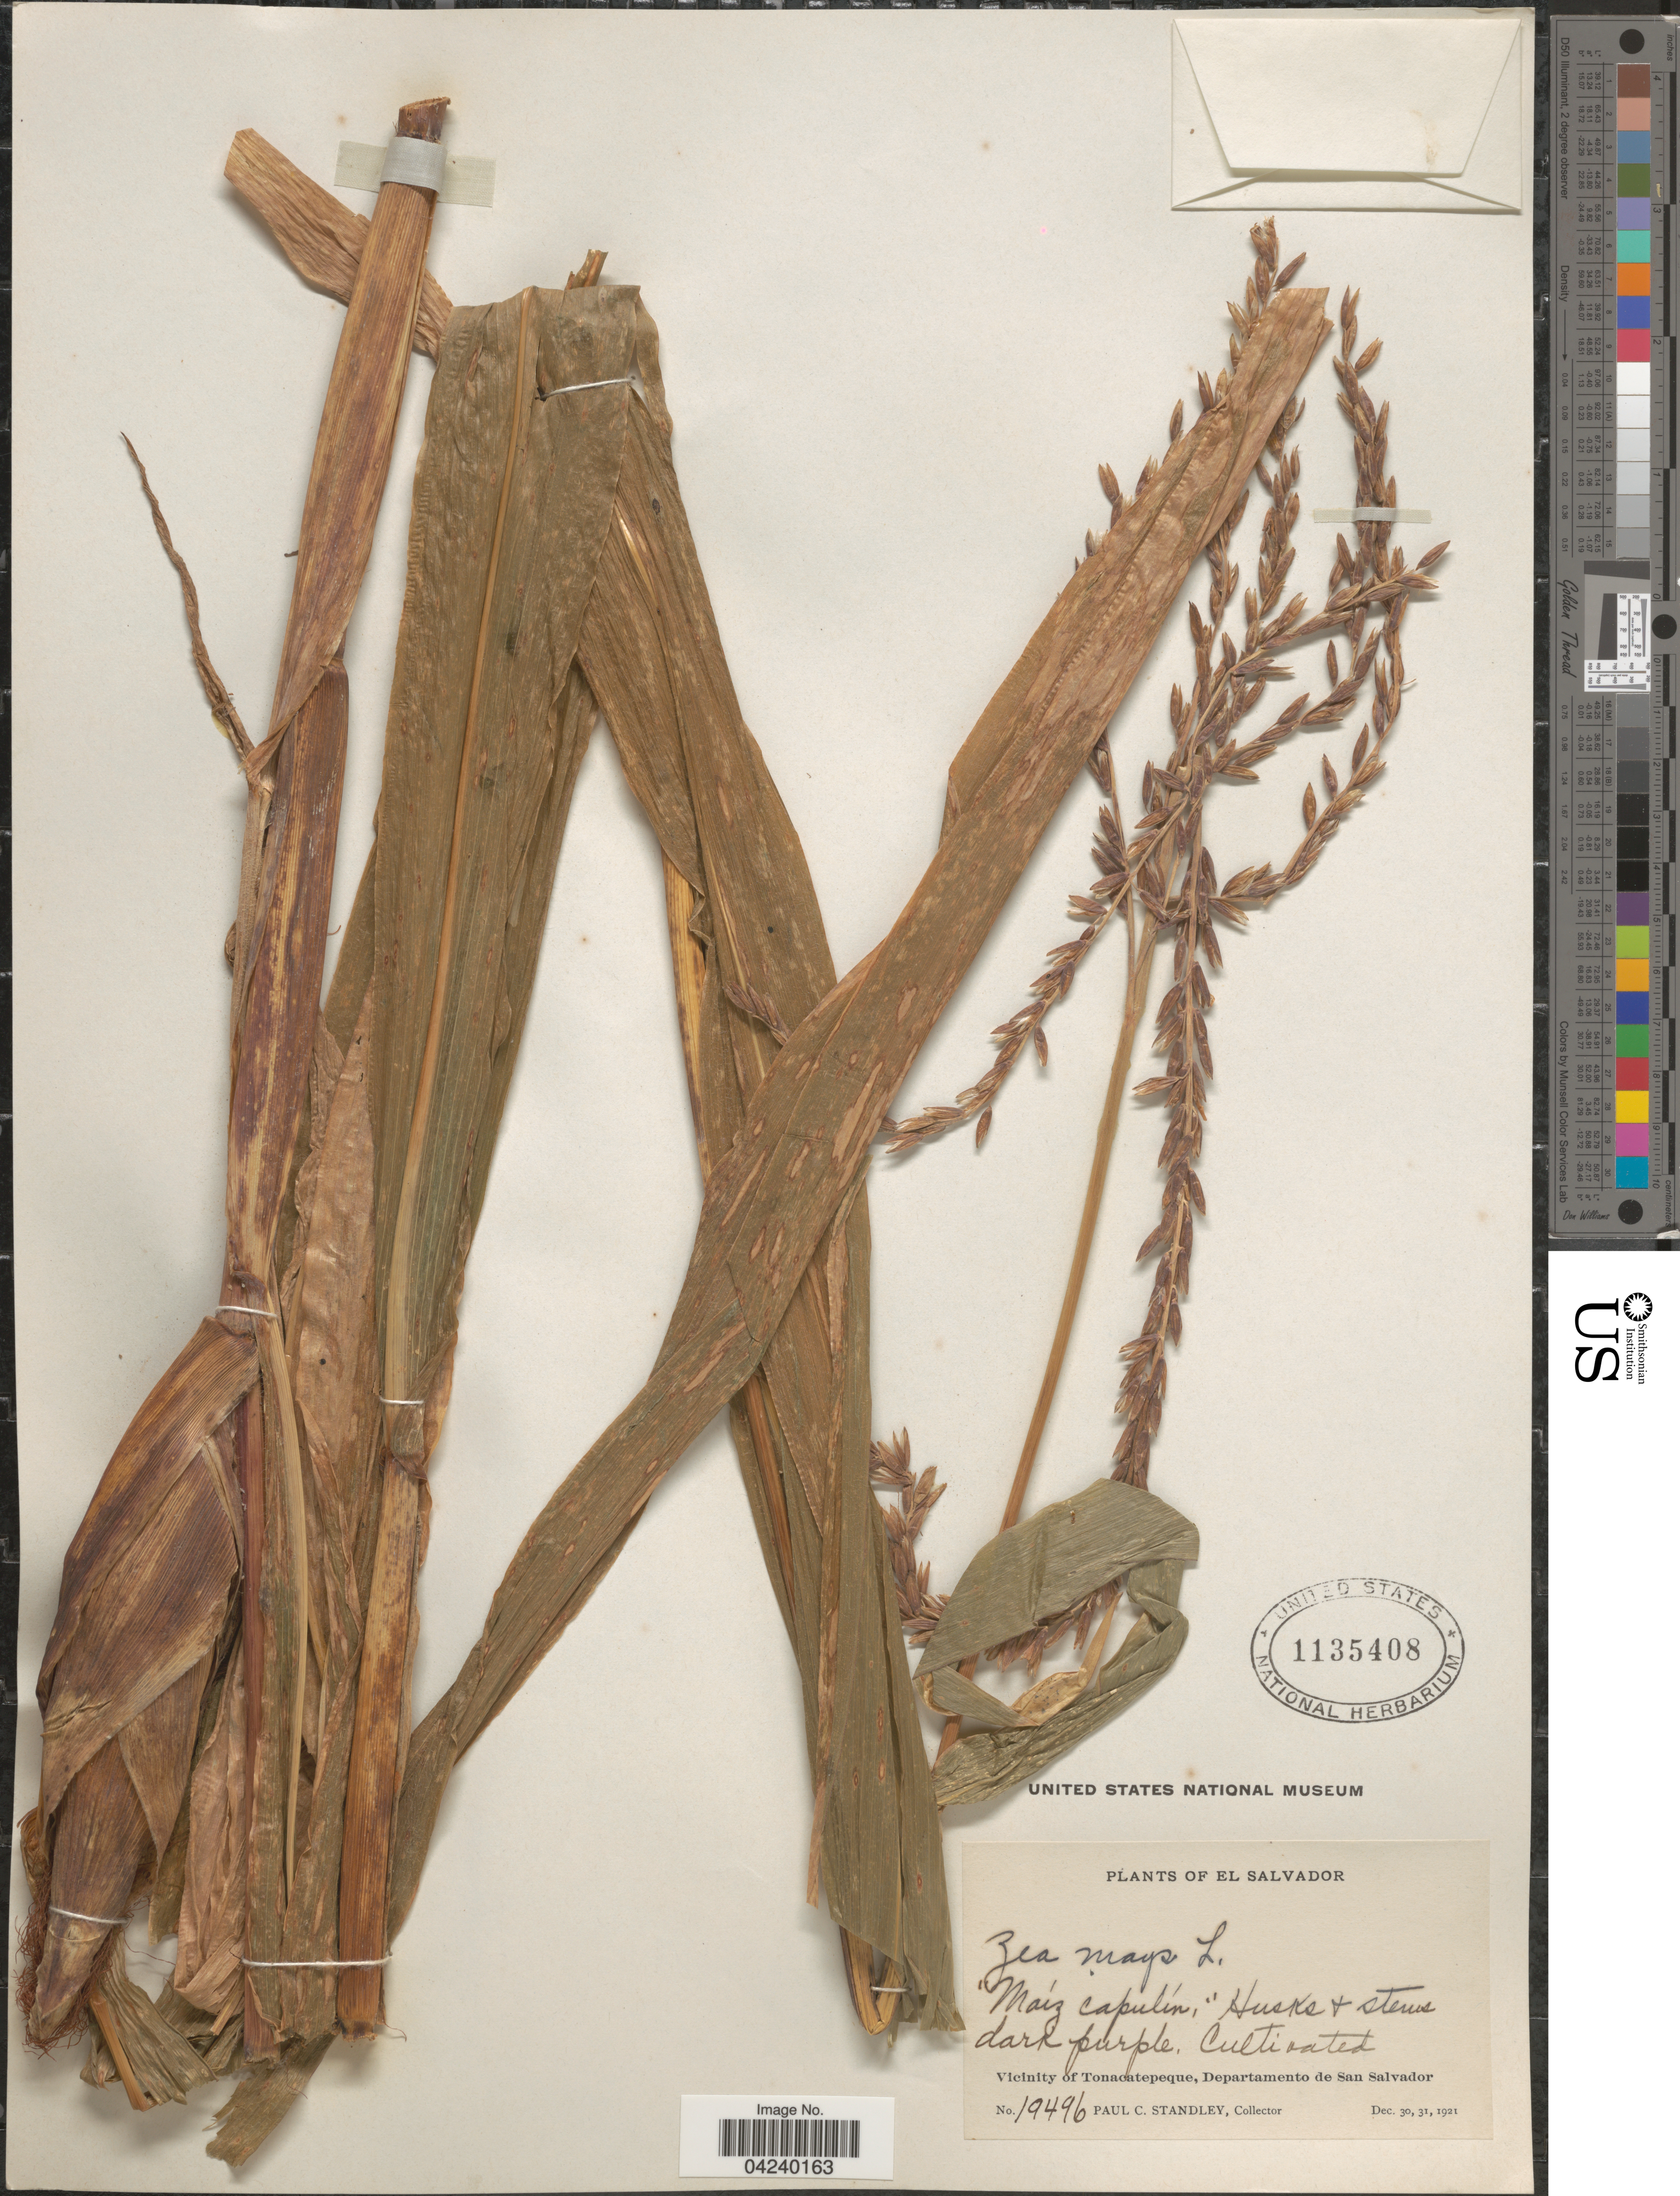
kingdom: Plantae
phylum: Tracheophyta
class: Liliopsida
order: Poales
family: Poaceae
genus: Zea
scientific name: Zea mays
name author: L.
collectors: P. C. Standley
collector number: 19496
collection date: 1921-12-30/1921-12-31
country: Bahamas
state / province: San Salvador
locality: Vicinity of Tonacatepeque, Departamento de San Salvador.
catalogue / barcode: US 1135408